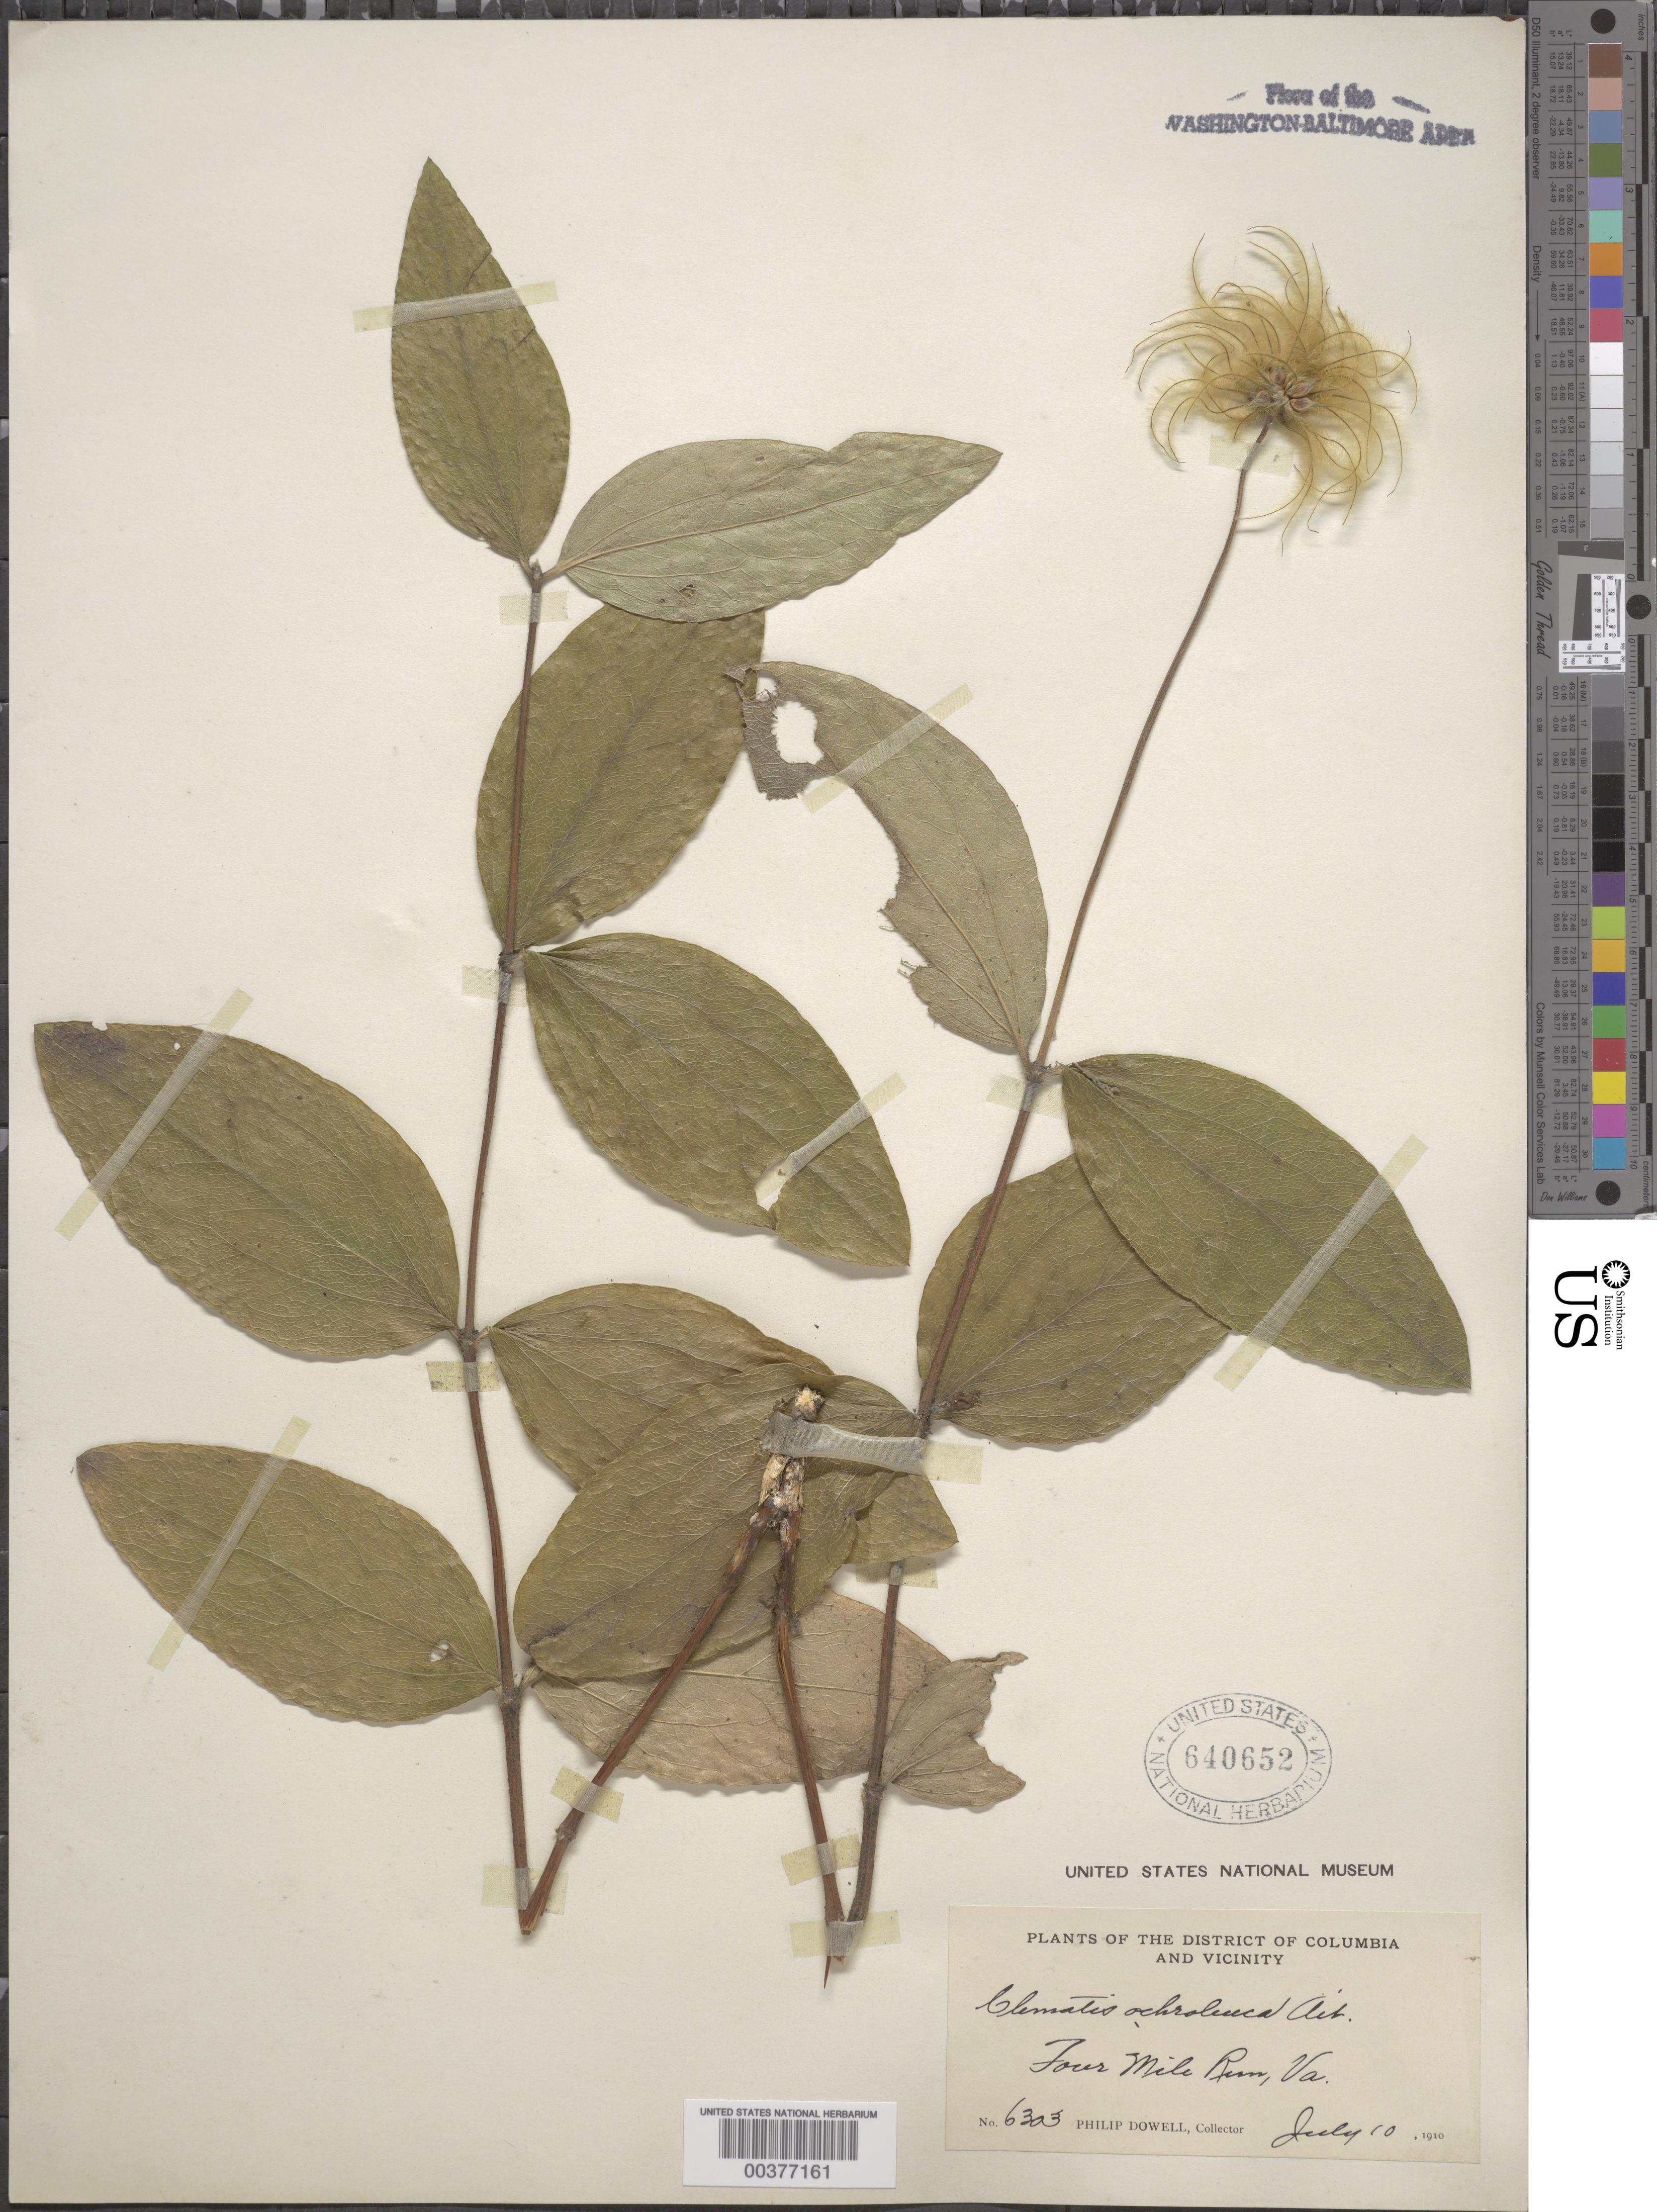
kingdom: Plantae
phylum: Tracheophyta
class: Magnoliopsida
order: Ranunculales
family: Ranunculaceae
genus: Clematis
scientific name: Clematis ochroleuca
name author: Aiton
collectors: P. Dowell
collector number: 6303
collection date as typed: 10 Jul 1910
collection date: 1910-07-10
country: United States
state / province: Virginia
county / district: Arlington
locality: Four Mile Run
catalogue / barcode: US 640652